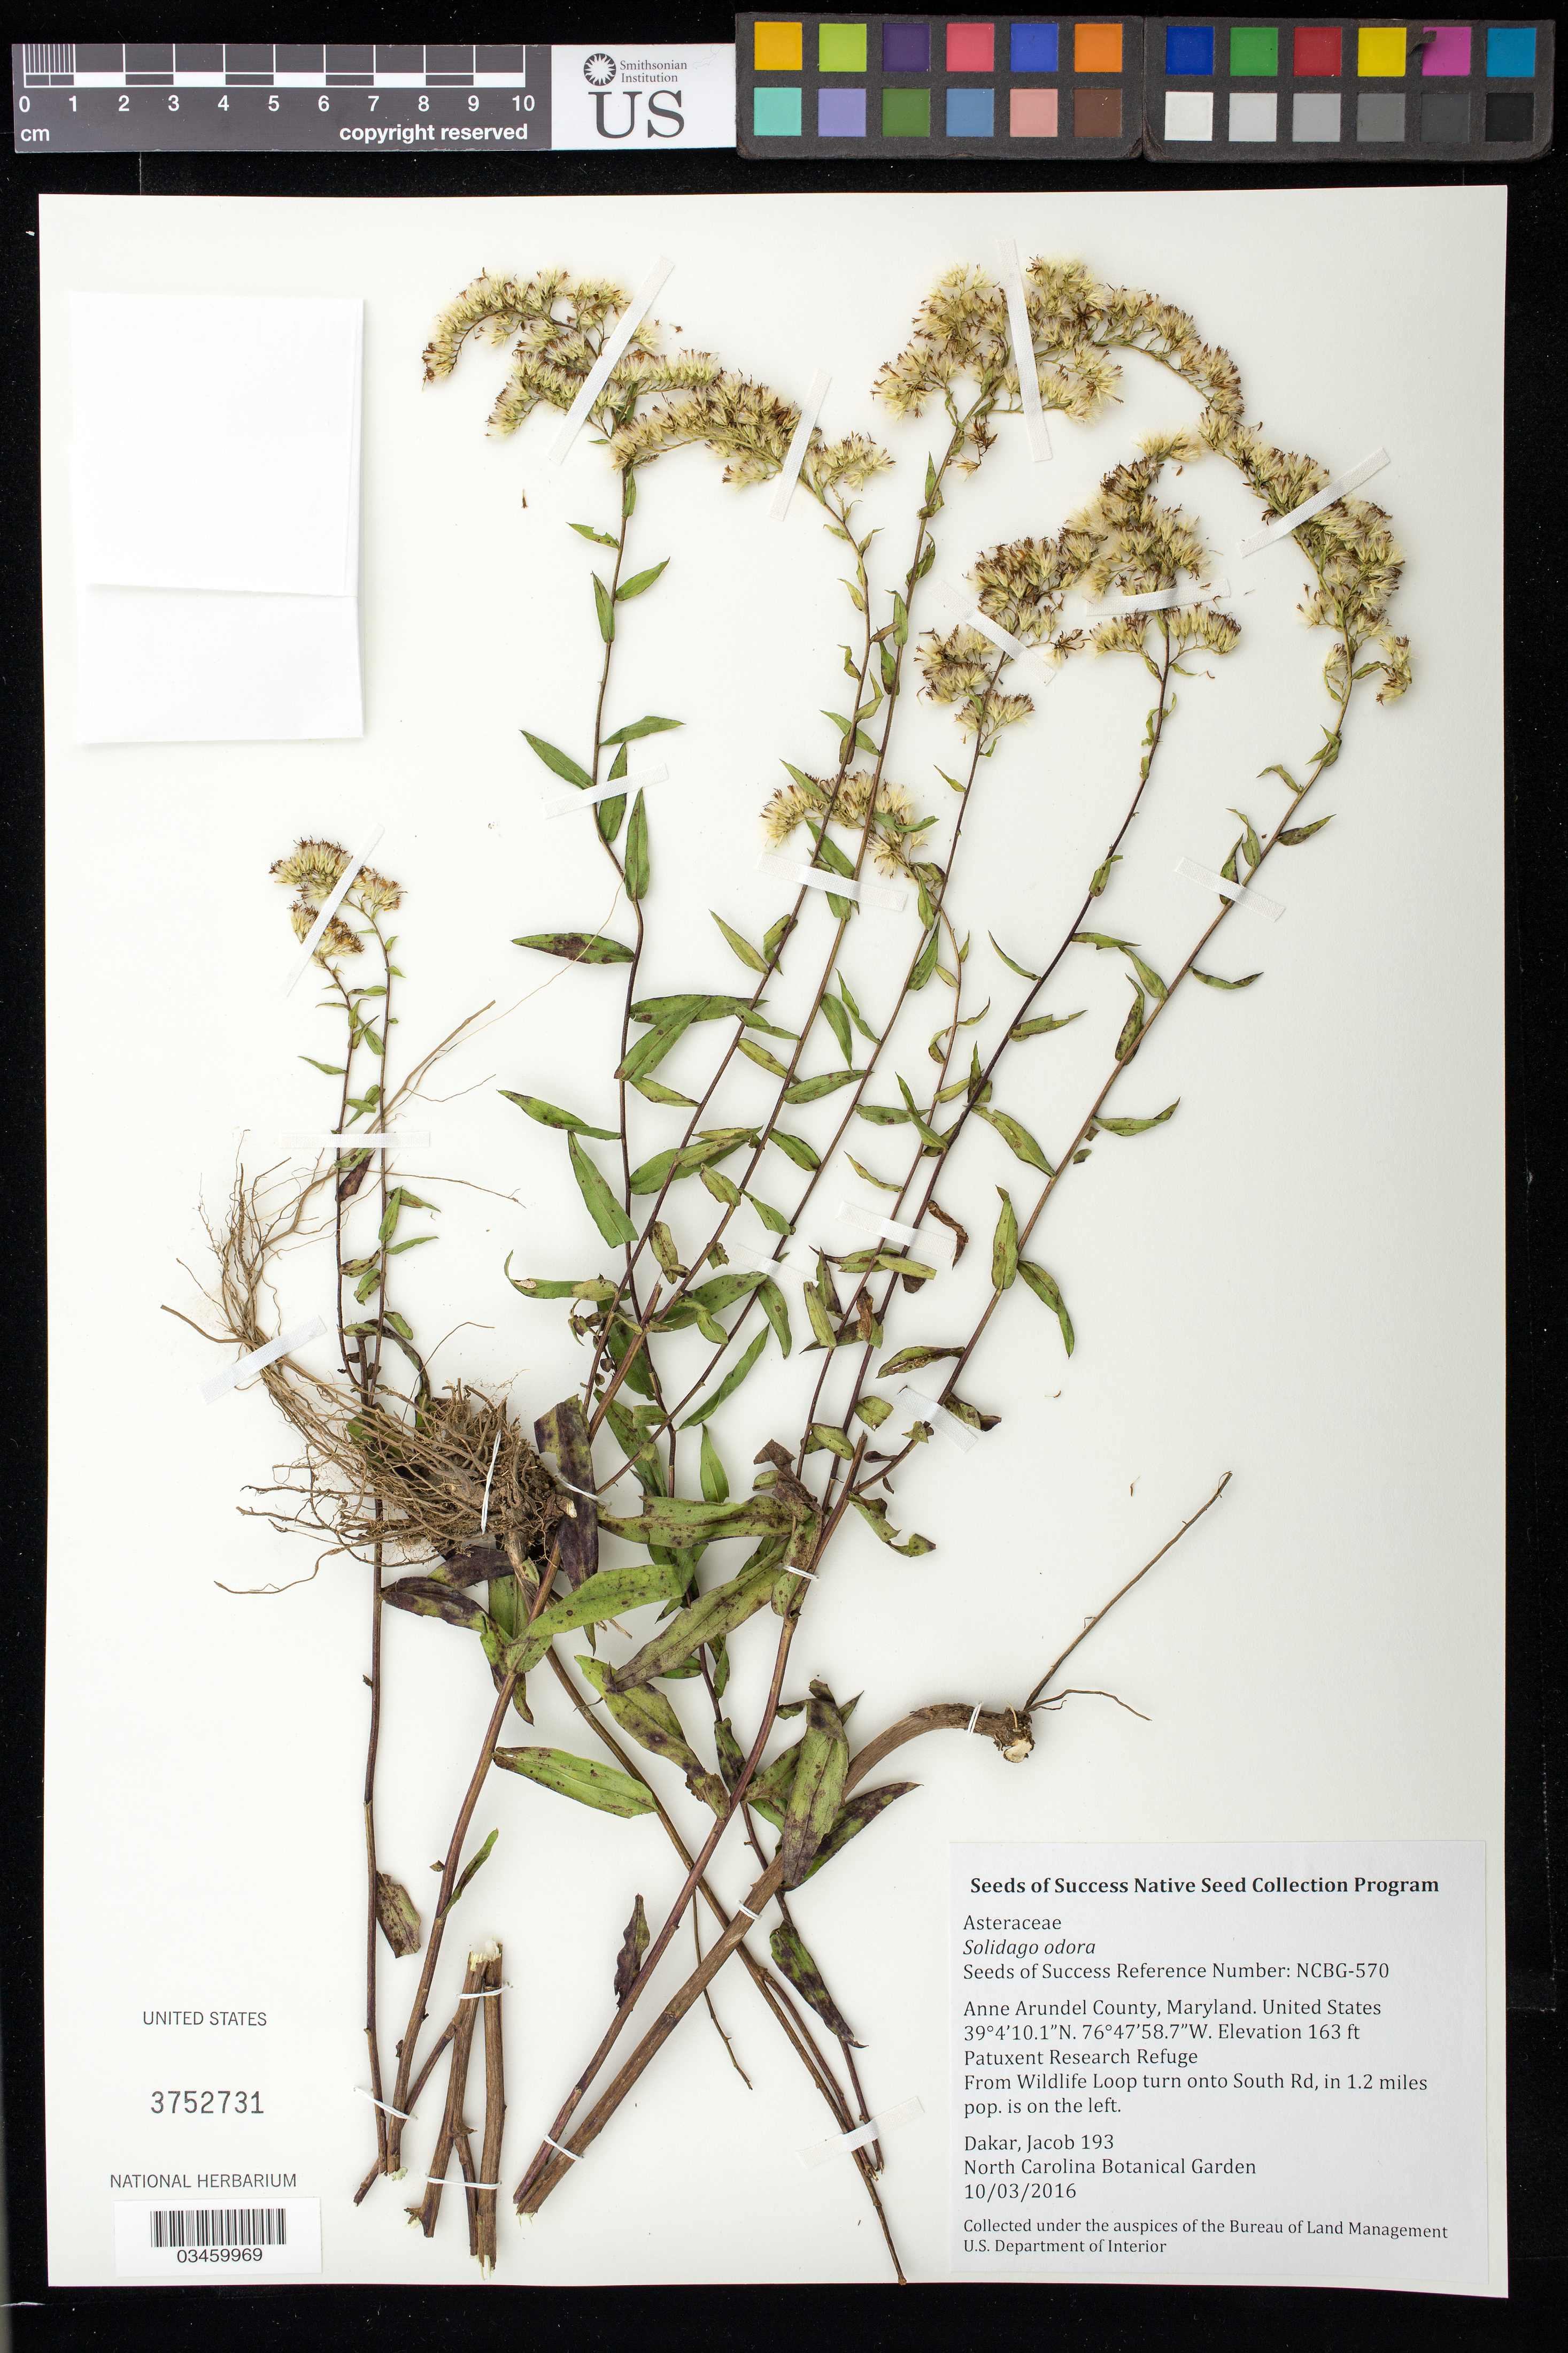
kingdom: Plantae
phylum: Tracheophyta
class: Magnoliopsida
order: Asterales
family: Asteraceae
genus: Solidago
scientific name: Solidago odora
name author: Aiton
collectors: J. Dakar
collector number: NCBG-570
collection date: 2016-10-03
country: United States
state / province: Maryland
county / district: Anne Arundel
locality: Patuxent Research Refuge, South Rd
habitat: Grassland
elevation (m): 50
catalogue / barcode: US 3752731